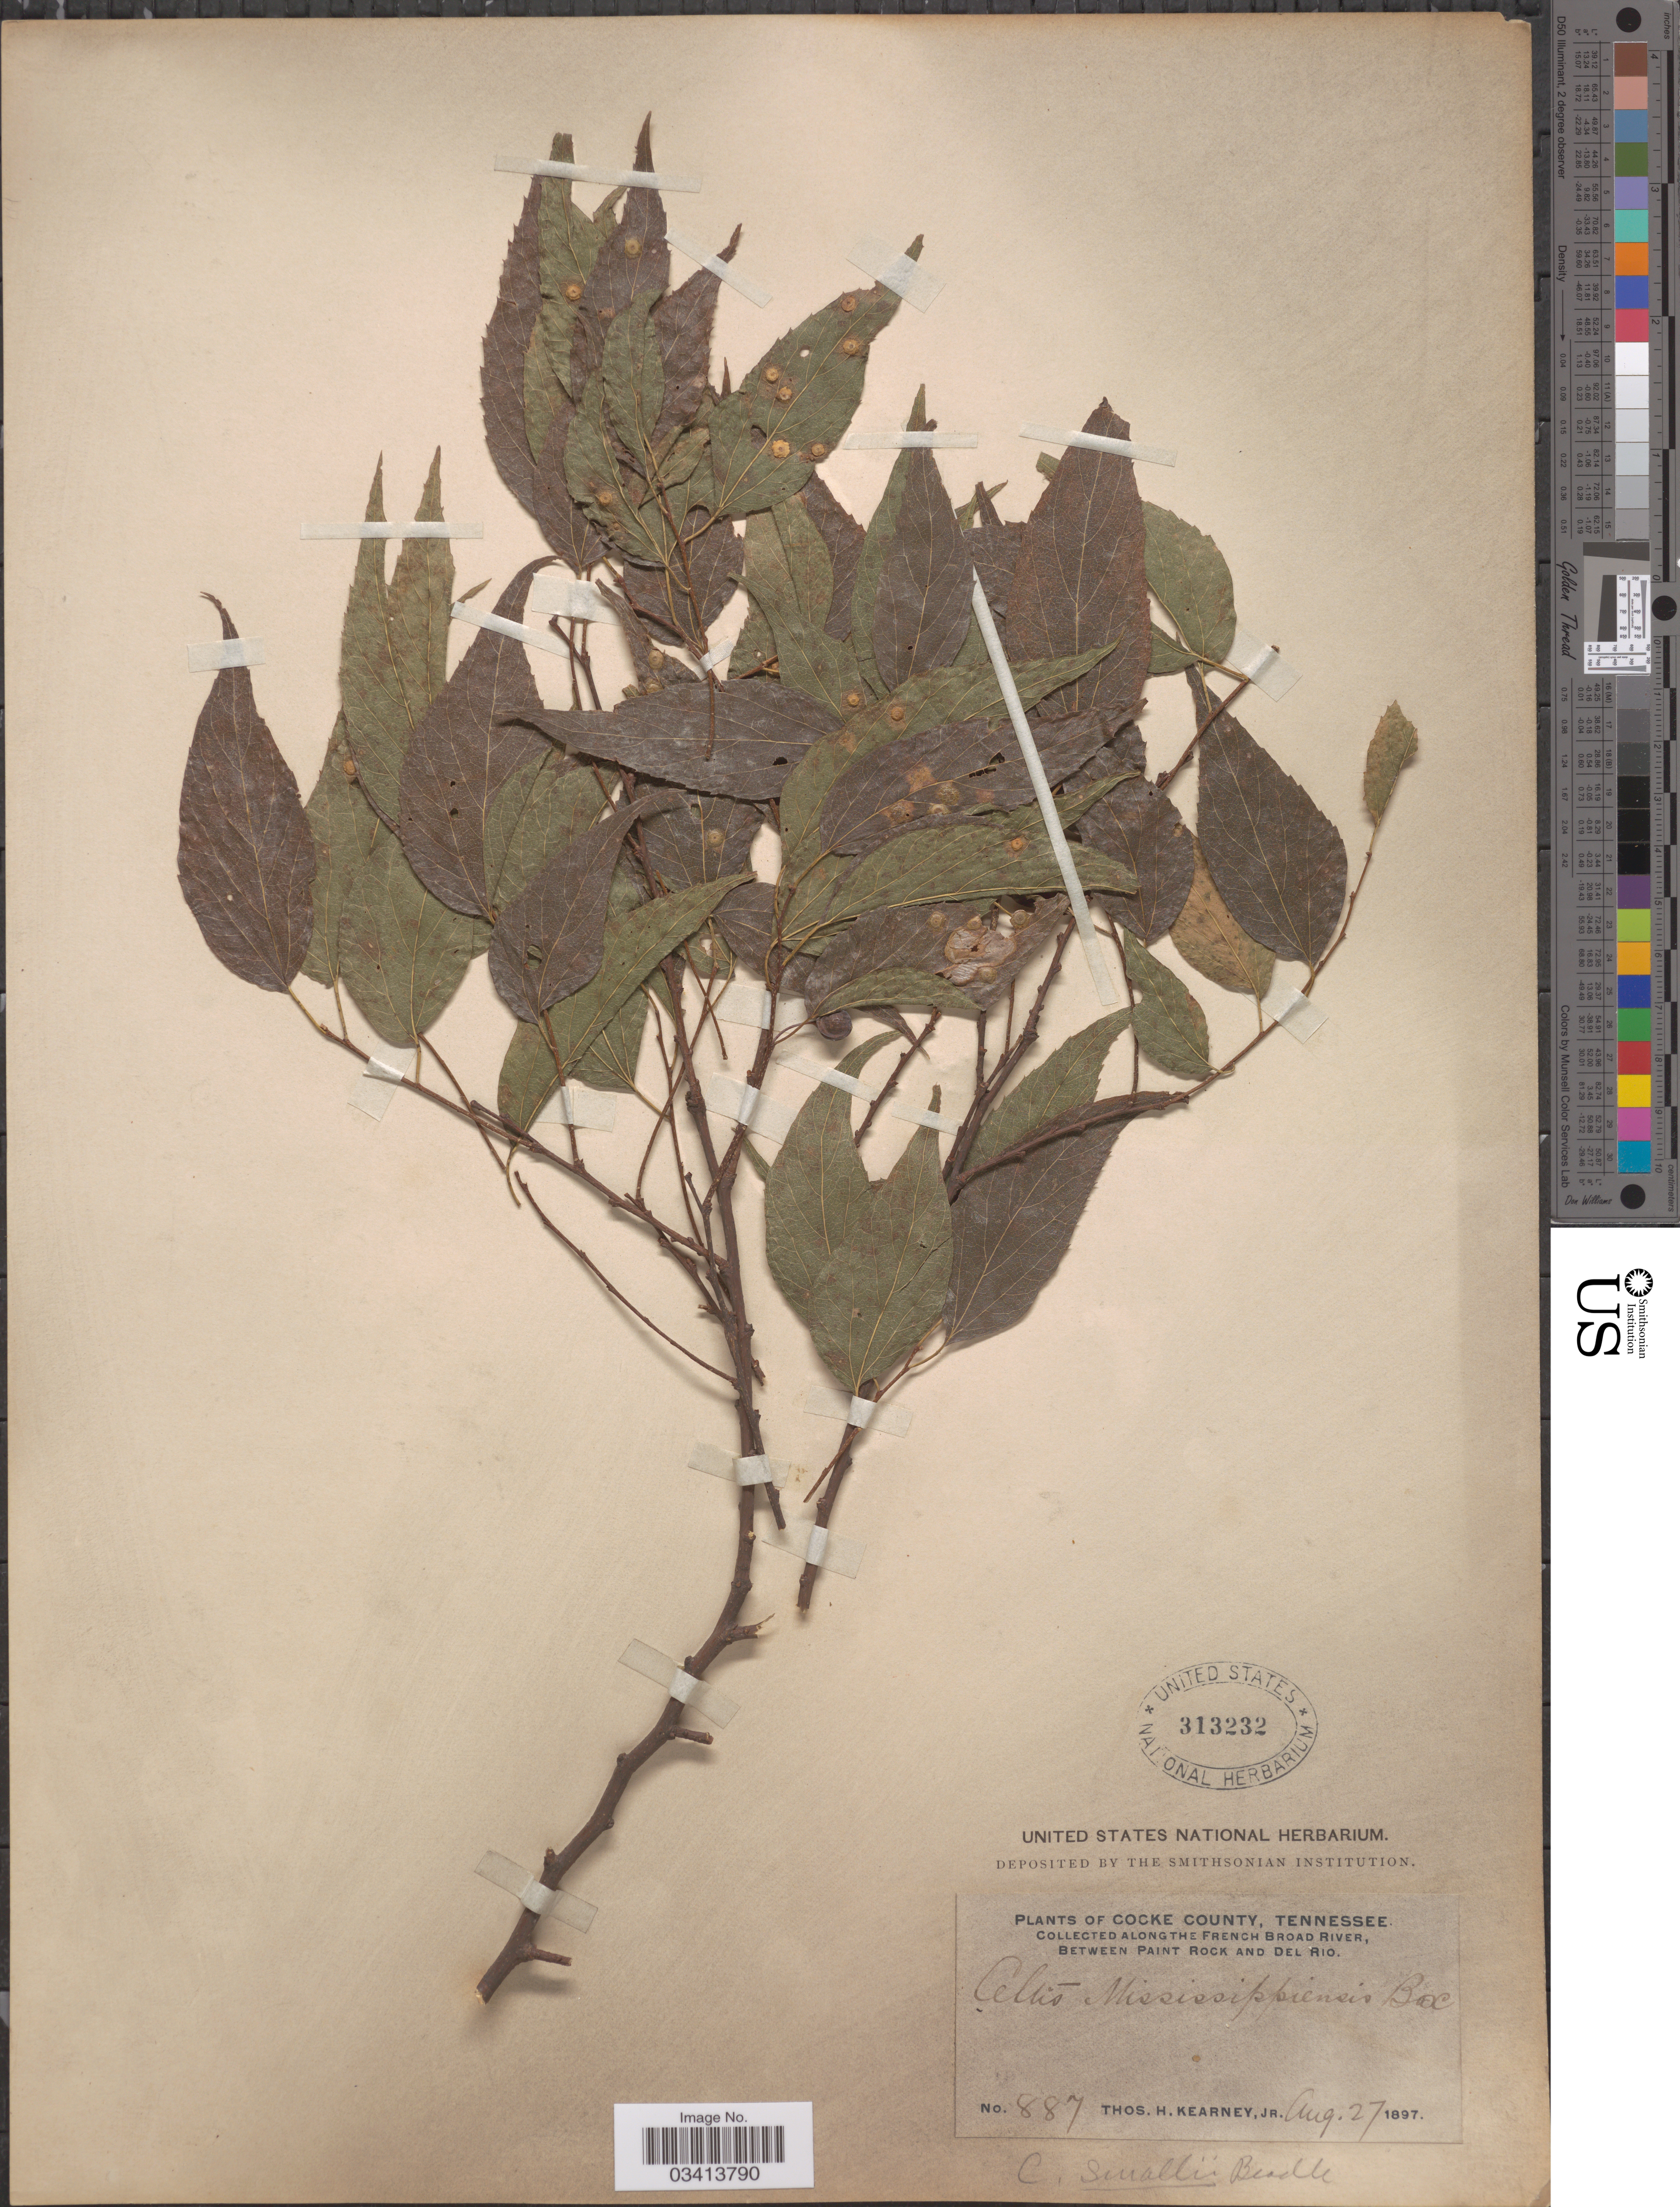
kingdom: Plantae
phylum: Tracheophyta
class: Magnoliopsida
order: Rosales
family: Cannabaceae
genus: Celtis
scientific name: Celtis laevigata var. smallii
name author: (Beadle) Sarg.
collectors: T. H. Kearney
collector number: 887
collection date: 1897-08-27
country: United States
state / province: Tennessee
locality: Cocke County. Along the French Broad River, between Paint Rock and Del Rio.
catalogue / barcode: US 313232